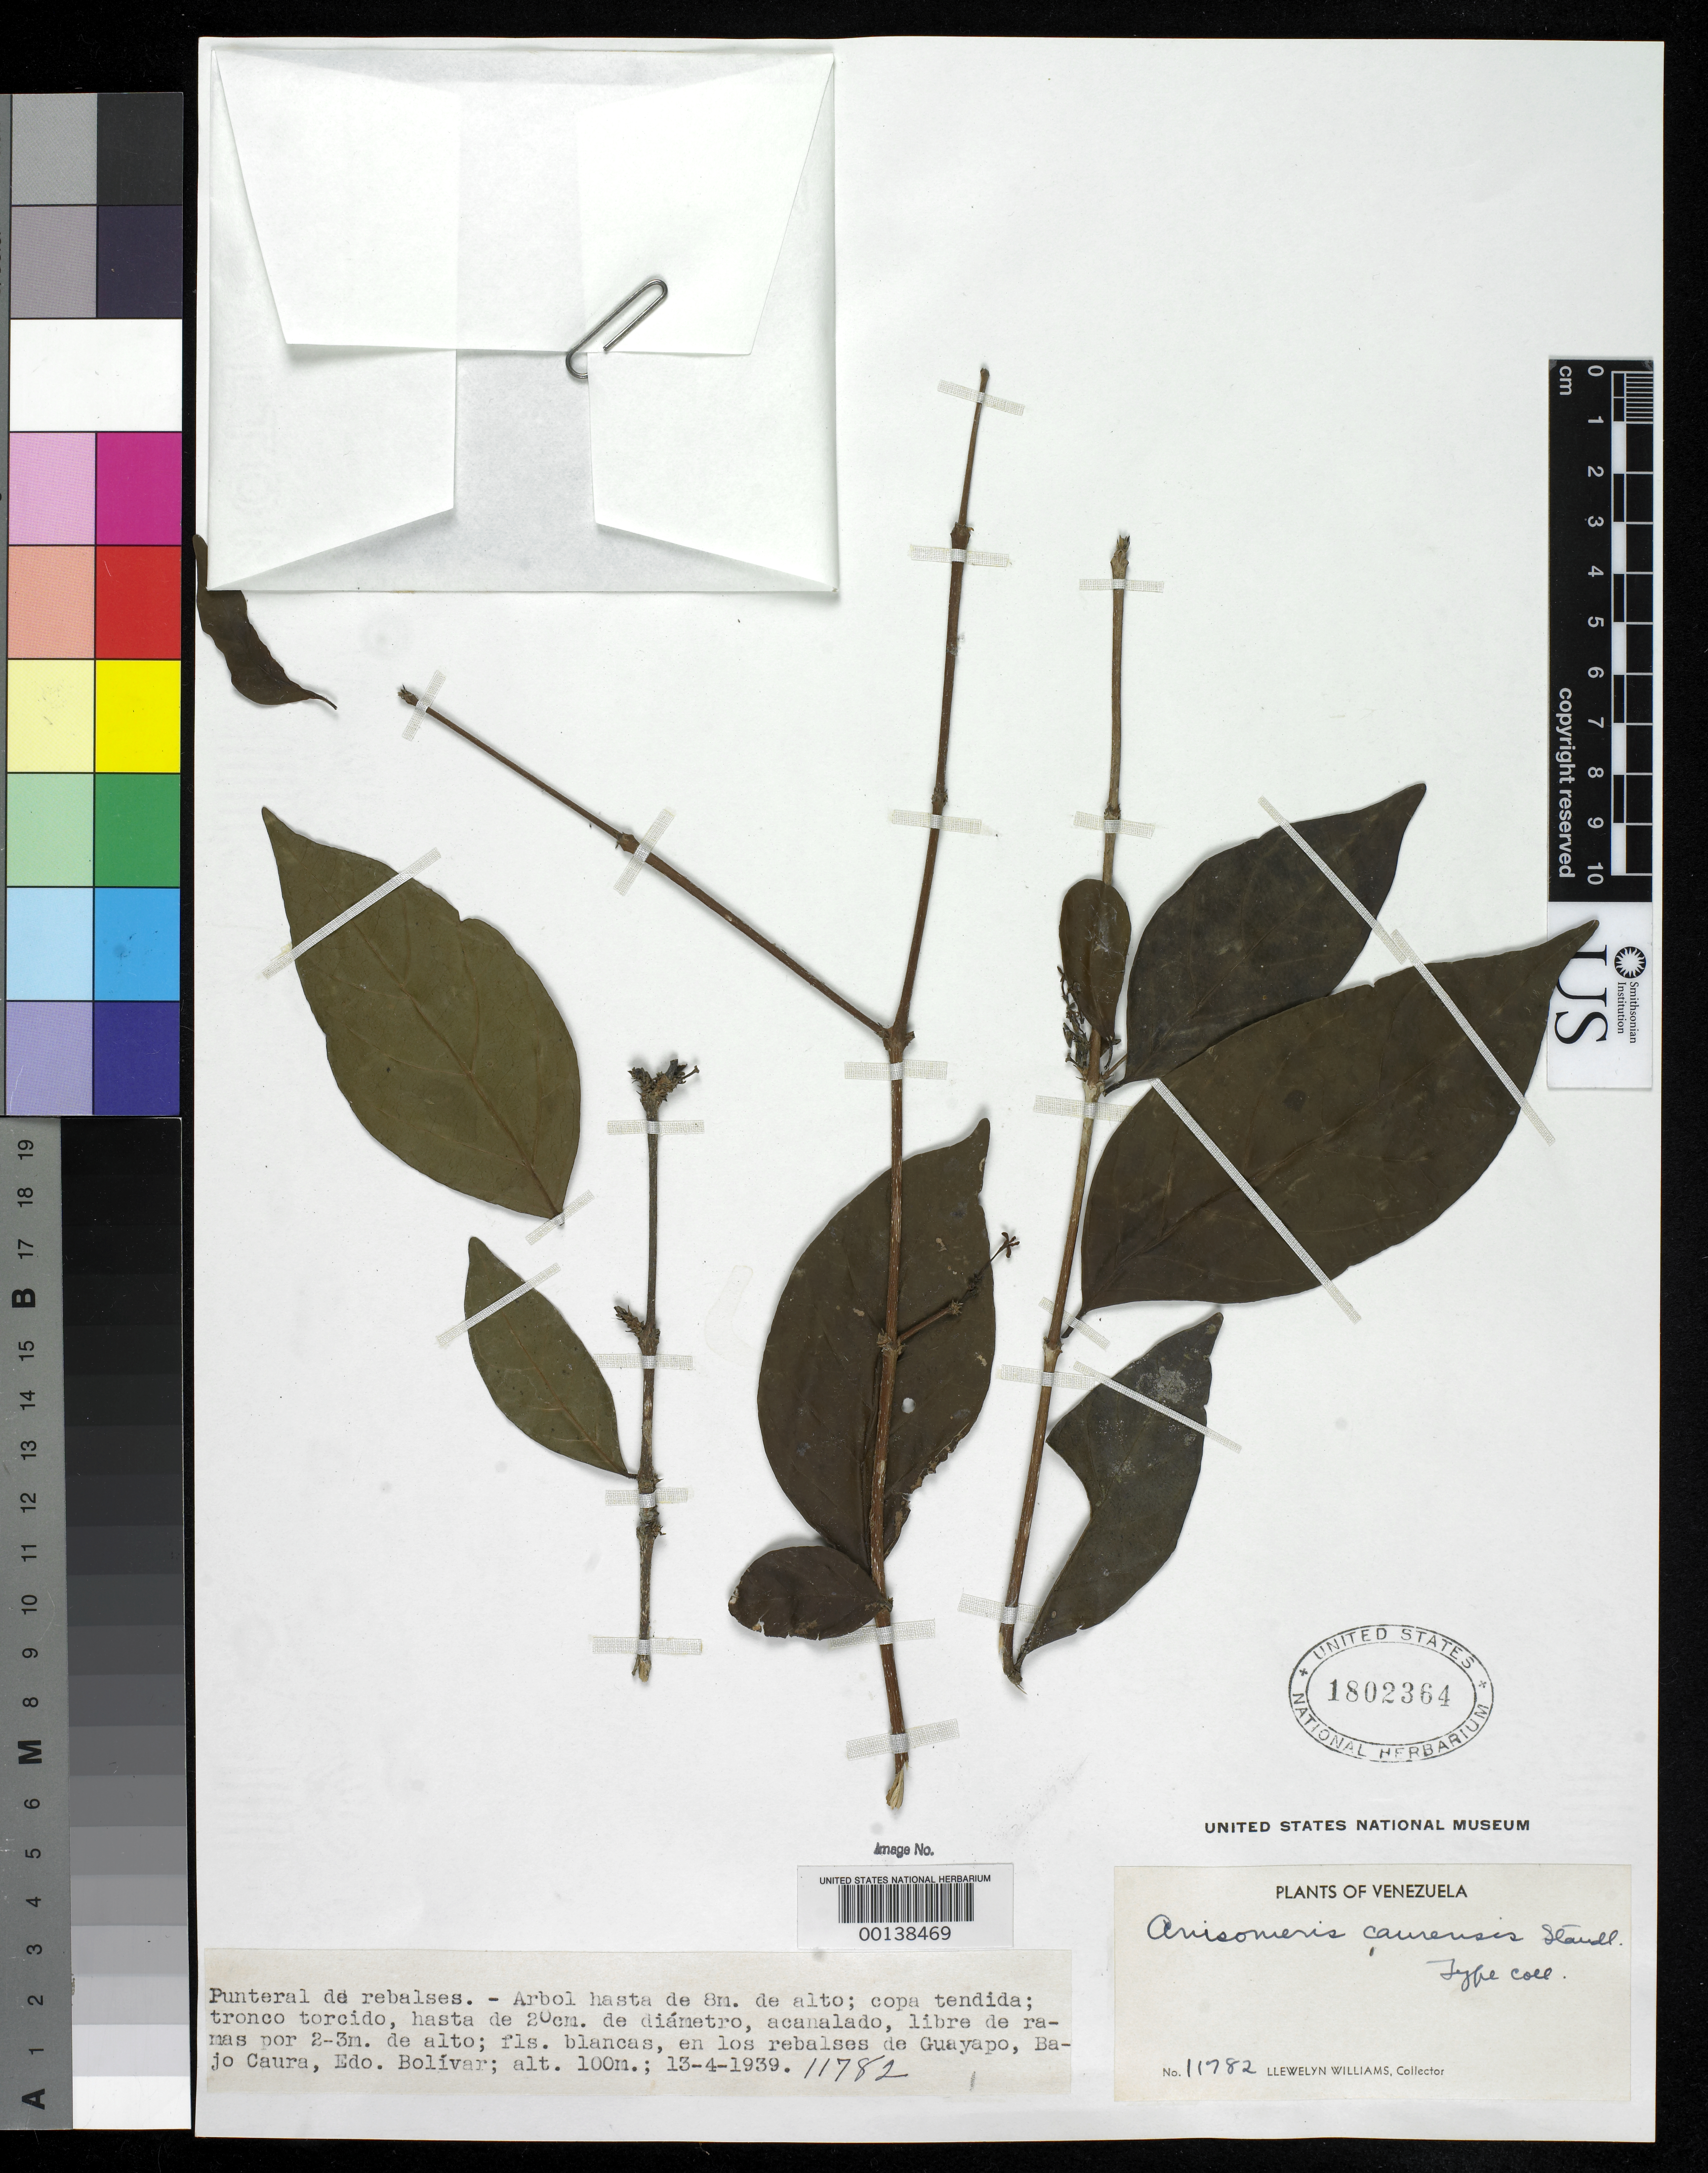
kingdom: Plantae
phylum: Tracheophyta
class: Magnoliopsida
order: Gentianales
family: Rubiaceae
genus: Anisomeris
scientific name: Anisomeris caurensis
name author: Standl.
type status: Isotype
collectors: Ll. Williams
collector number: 11782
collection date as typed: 13 Apr 1939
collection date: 1939-04-13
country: Venezuela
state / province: Bolivar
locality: Bajo Caura, rebalses de Guayapo.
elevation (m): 100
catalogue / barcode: US 1802364